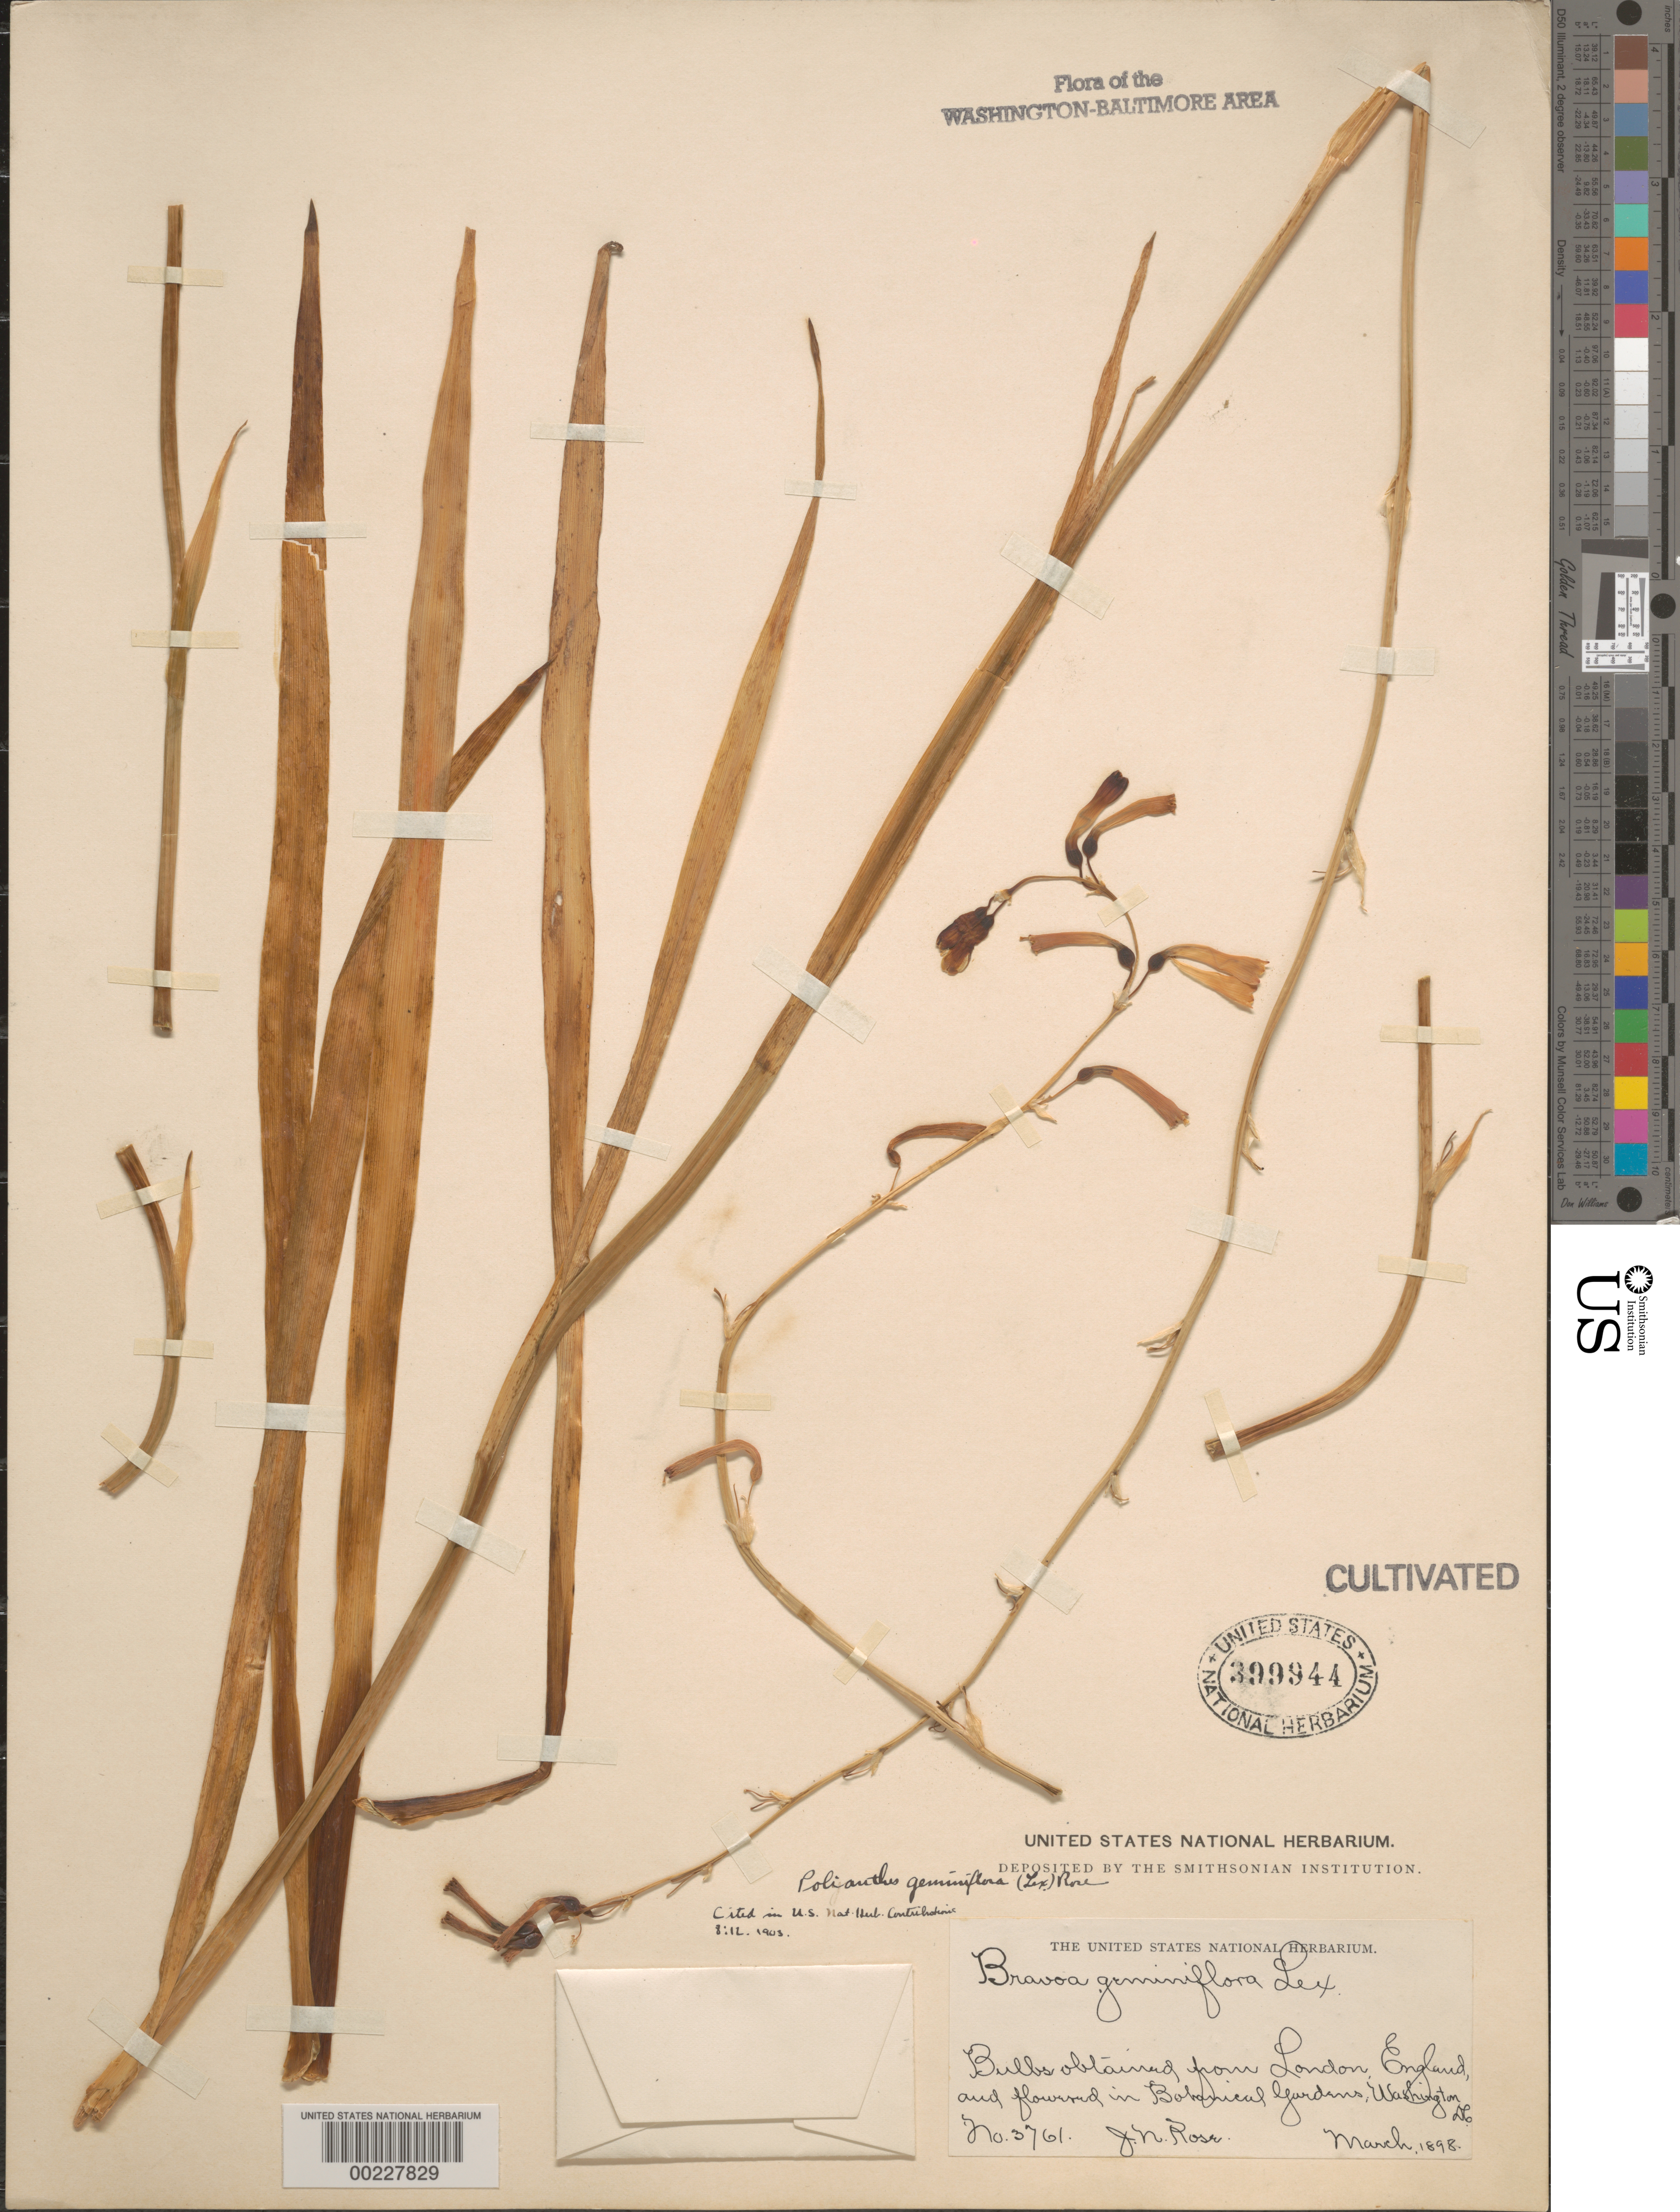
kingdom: Plantae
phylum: Tracheophyta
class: Liliopsida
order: Asparagales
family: Asparagaceae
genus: Polianthes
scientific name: Polianthes geminiflora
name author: (Lex.) Rose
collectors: J. N. Rose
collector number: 3761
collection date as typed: Mar 1898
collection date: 1898-03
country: United States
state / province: District of Columbia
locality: Botanical gardens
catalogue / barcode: US 399944